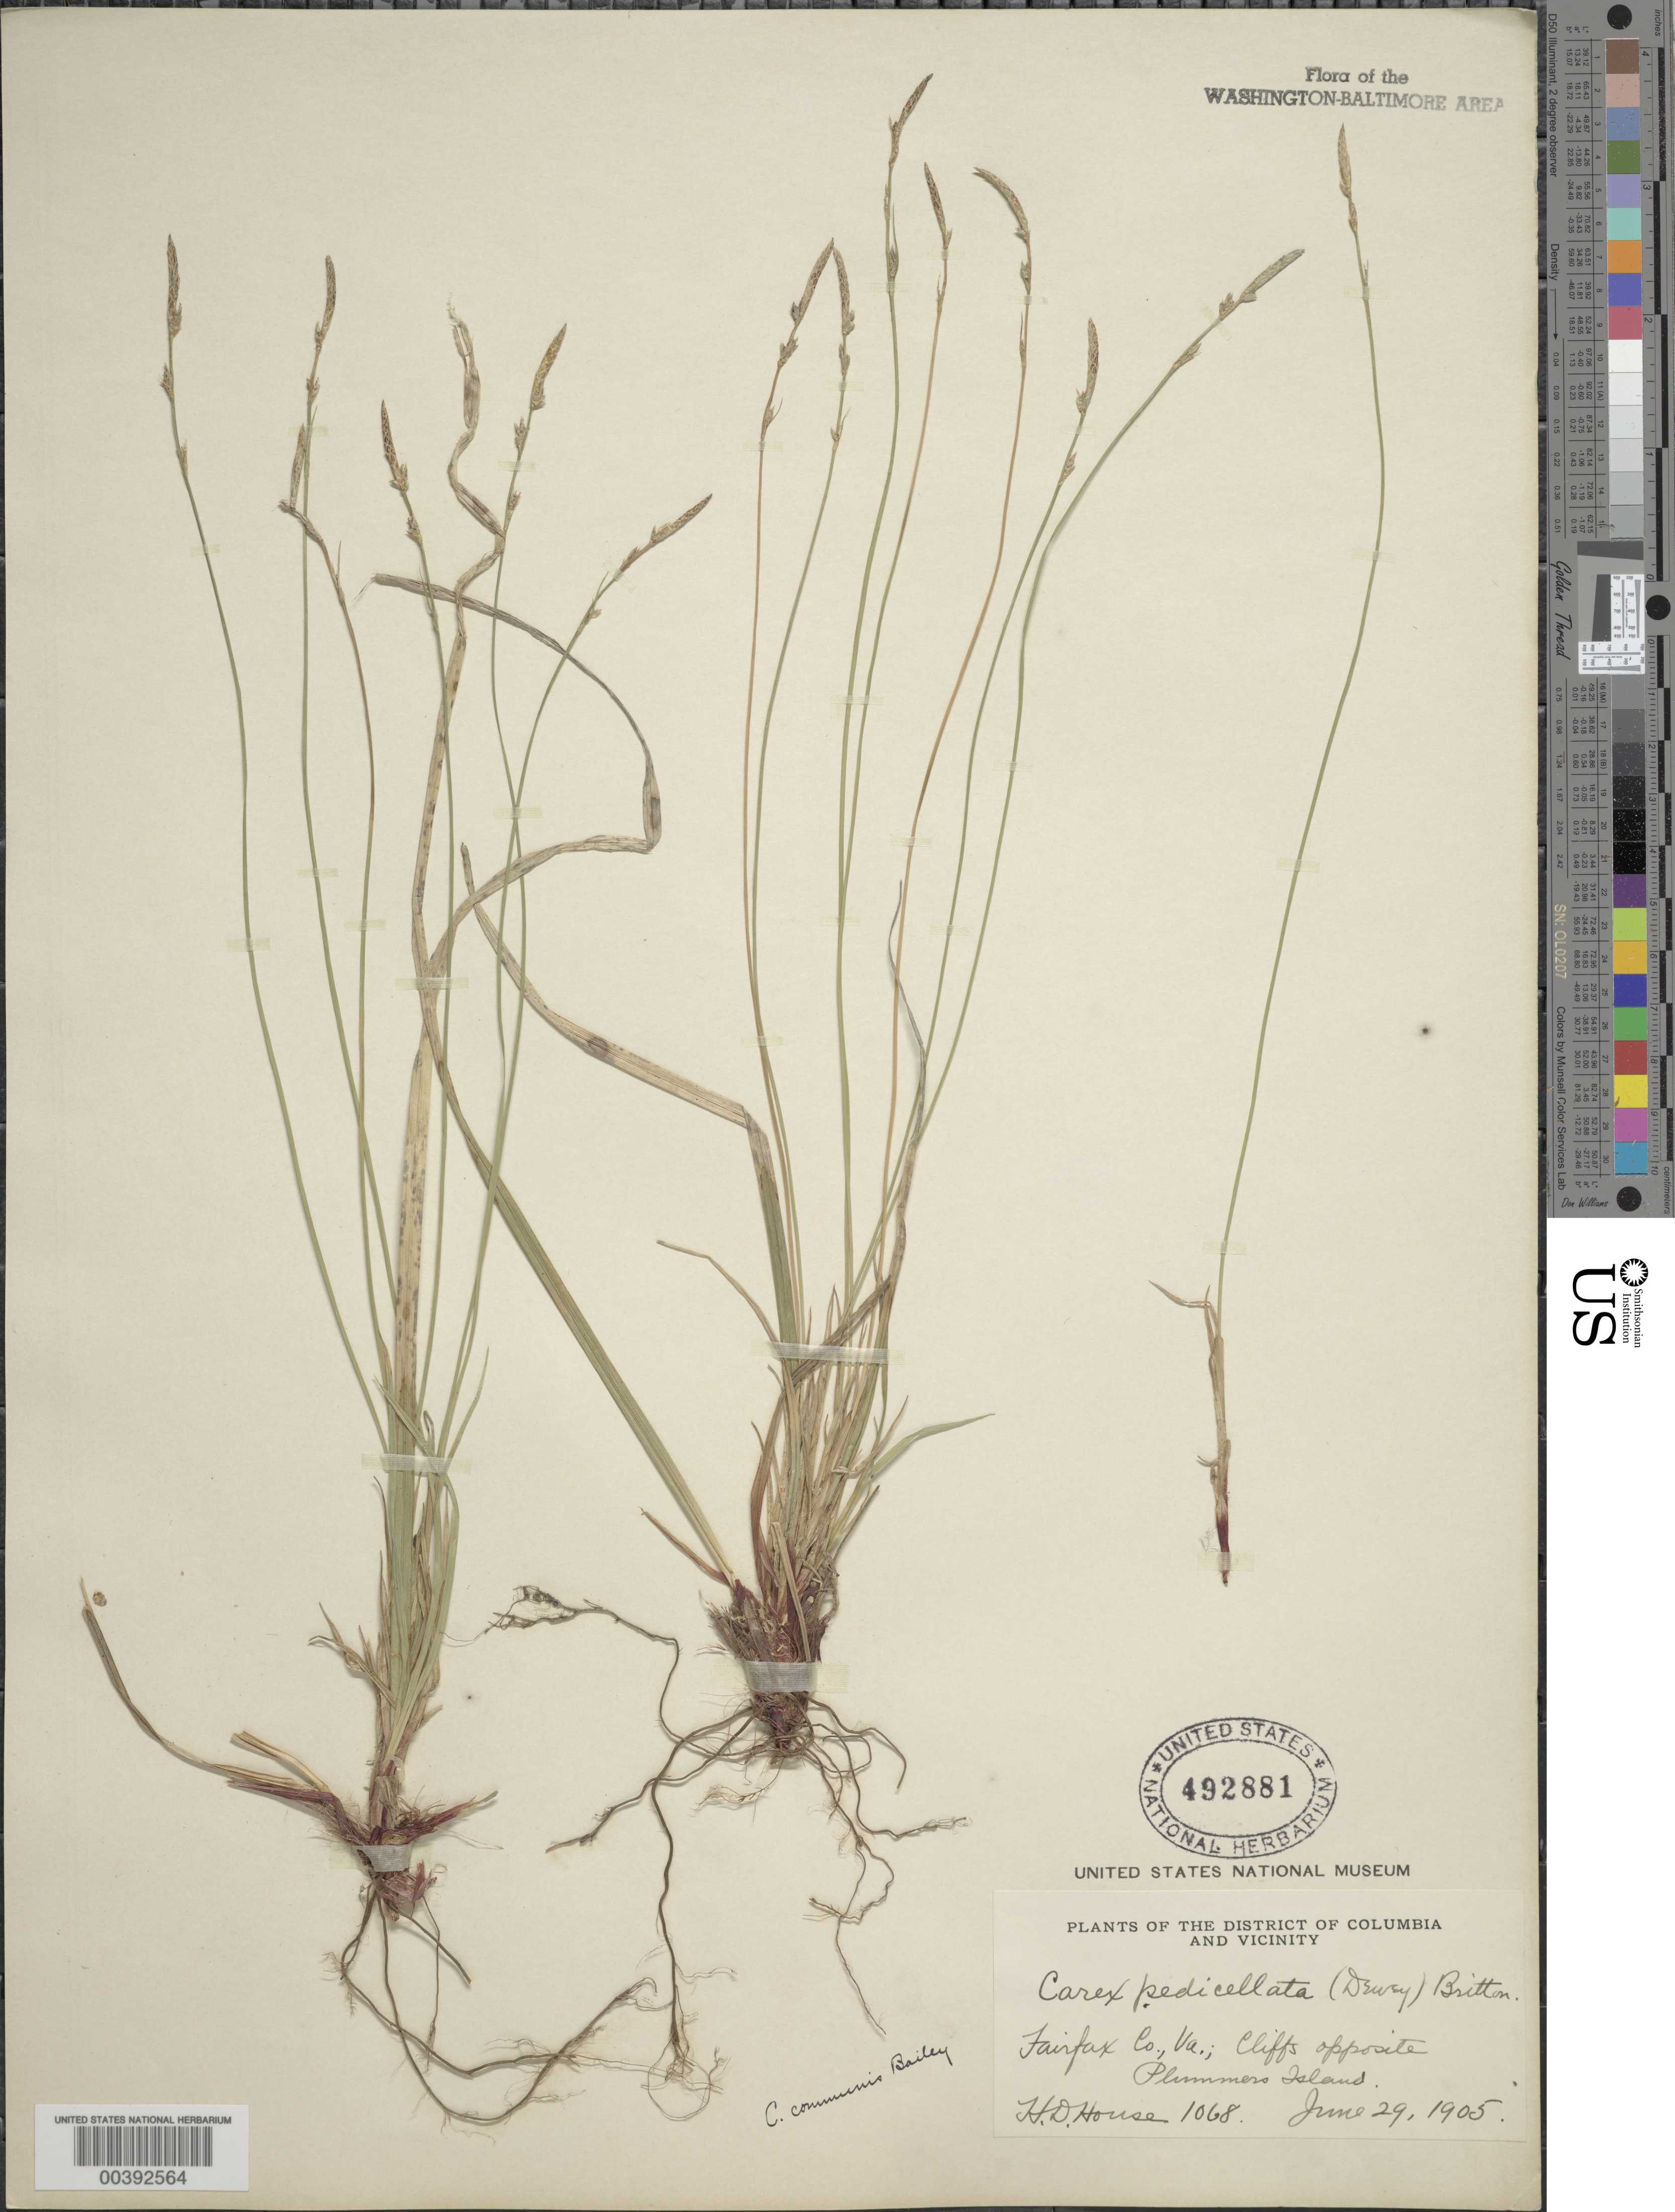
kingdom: Plantae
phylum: Tracheophyta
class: Liliopsida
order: Poales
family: Cyperaceae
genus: Carex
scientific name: Carex communis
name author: L.H. Bailey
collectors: H. D. House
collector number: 1068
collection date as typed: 29 Jun 1905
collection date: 1905-06-29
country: United States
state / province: Virginia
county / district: Fairfax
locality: opposite Plummers Island C. & O. Canal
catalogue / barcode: US 492881